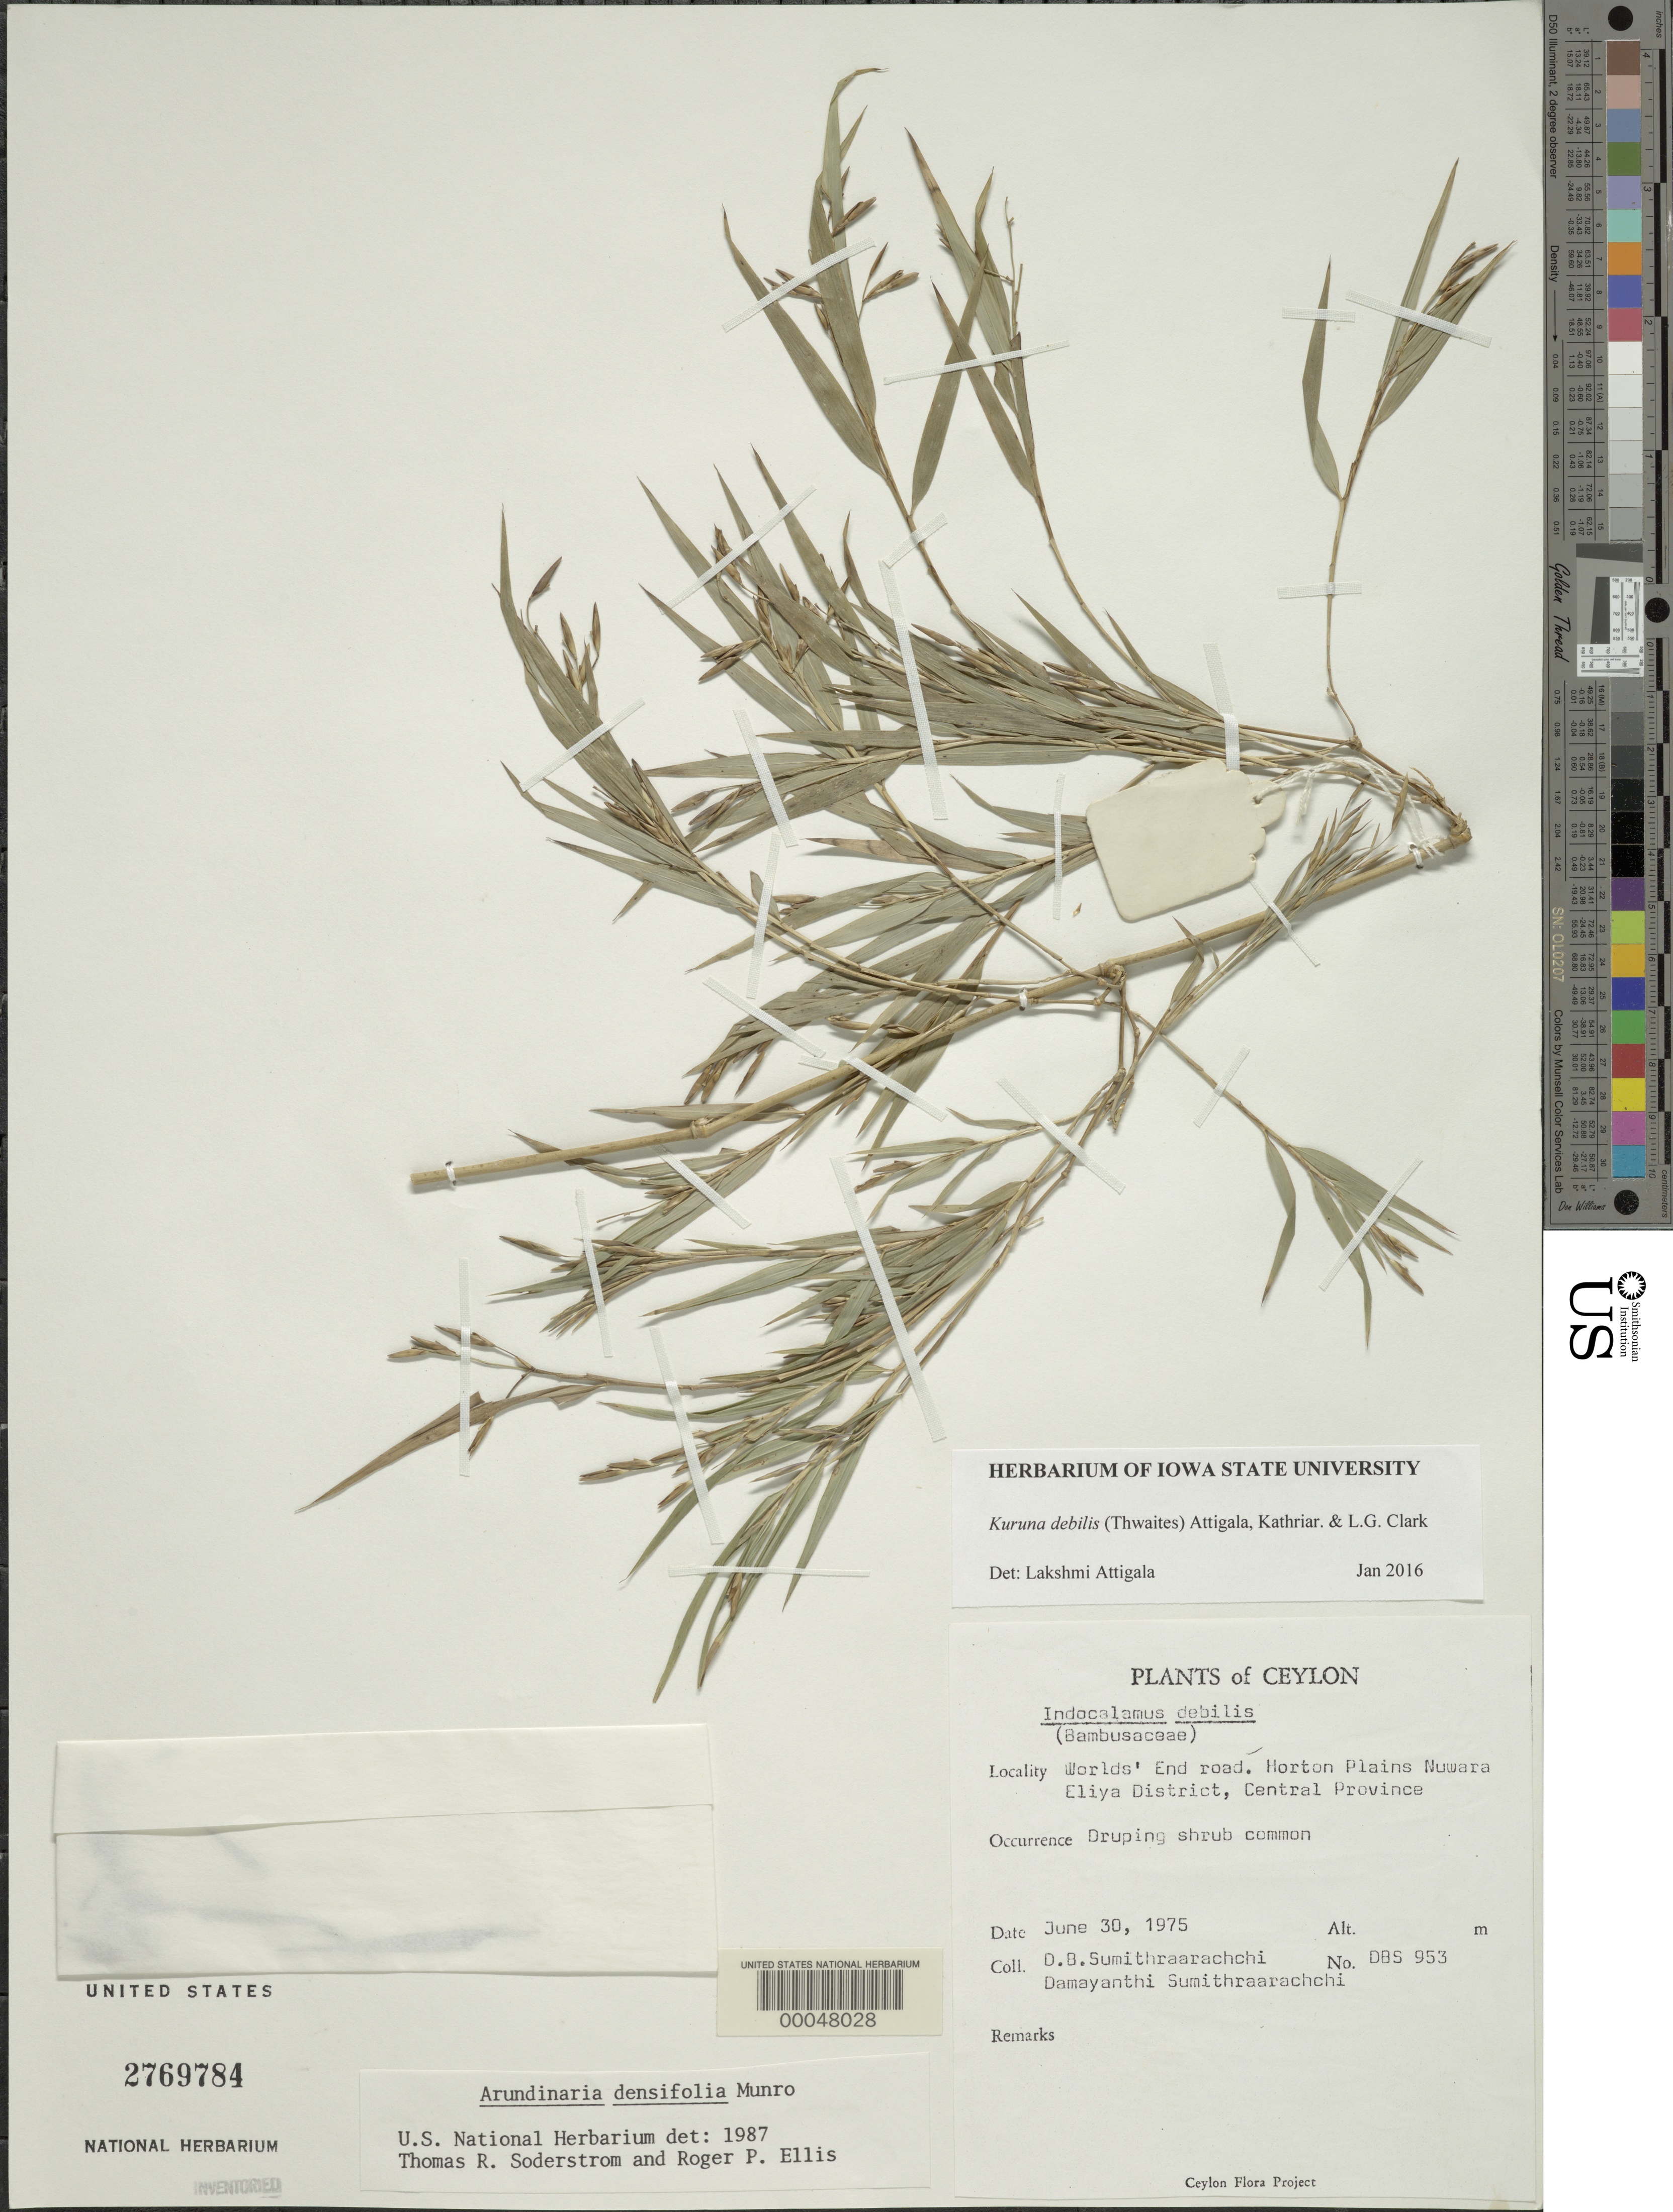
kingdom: Plantae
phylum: Tracheophyta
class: Liliopsida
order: Poales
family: Poaceae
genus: Kuruna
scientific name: Kuruna densifolia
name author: (Munro) Attigala et al.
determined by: Attigala, L.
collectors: D. B. Sumithraarachchi & D. Sumithraarachchi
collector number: Dbs 953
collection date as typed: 30 Jun 1975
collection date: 1975-06-30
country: Sri Lanka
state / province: Central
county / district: Nuwara Eliya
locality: Horton plains, worlds' end rd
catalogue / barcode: US 2769784